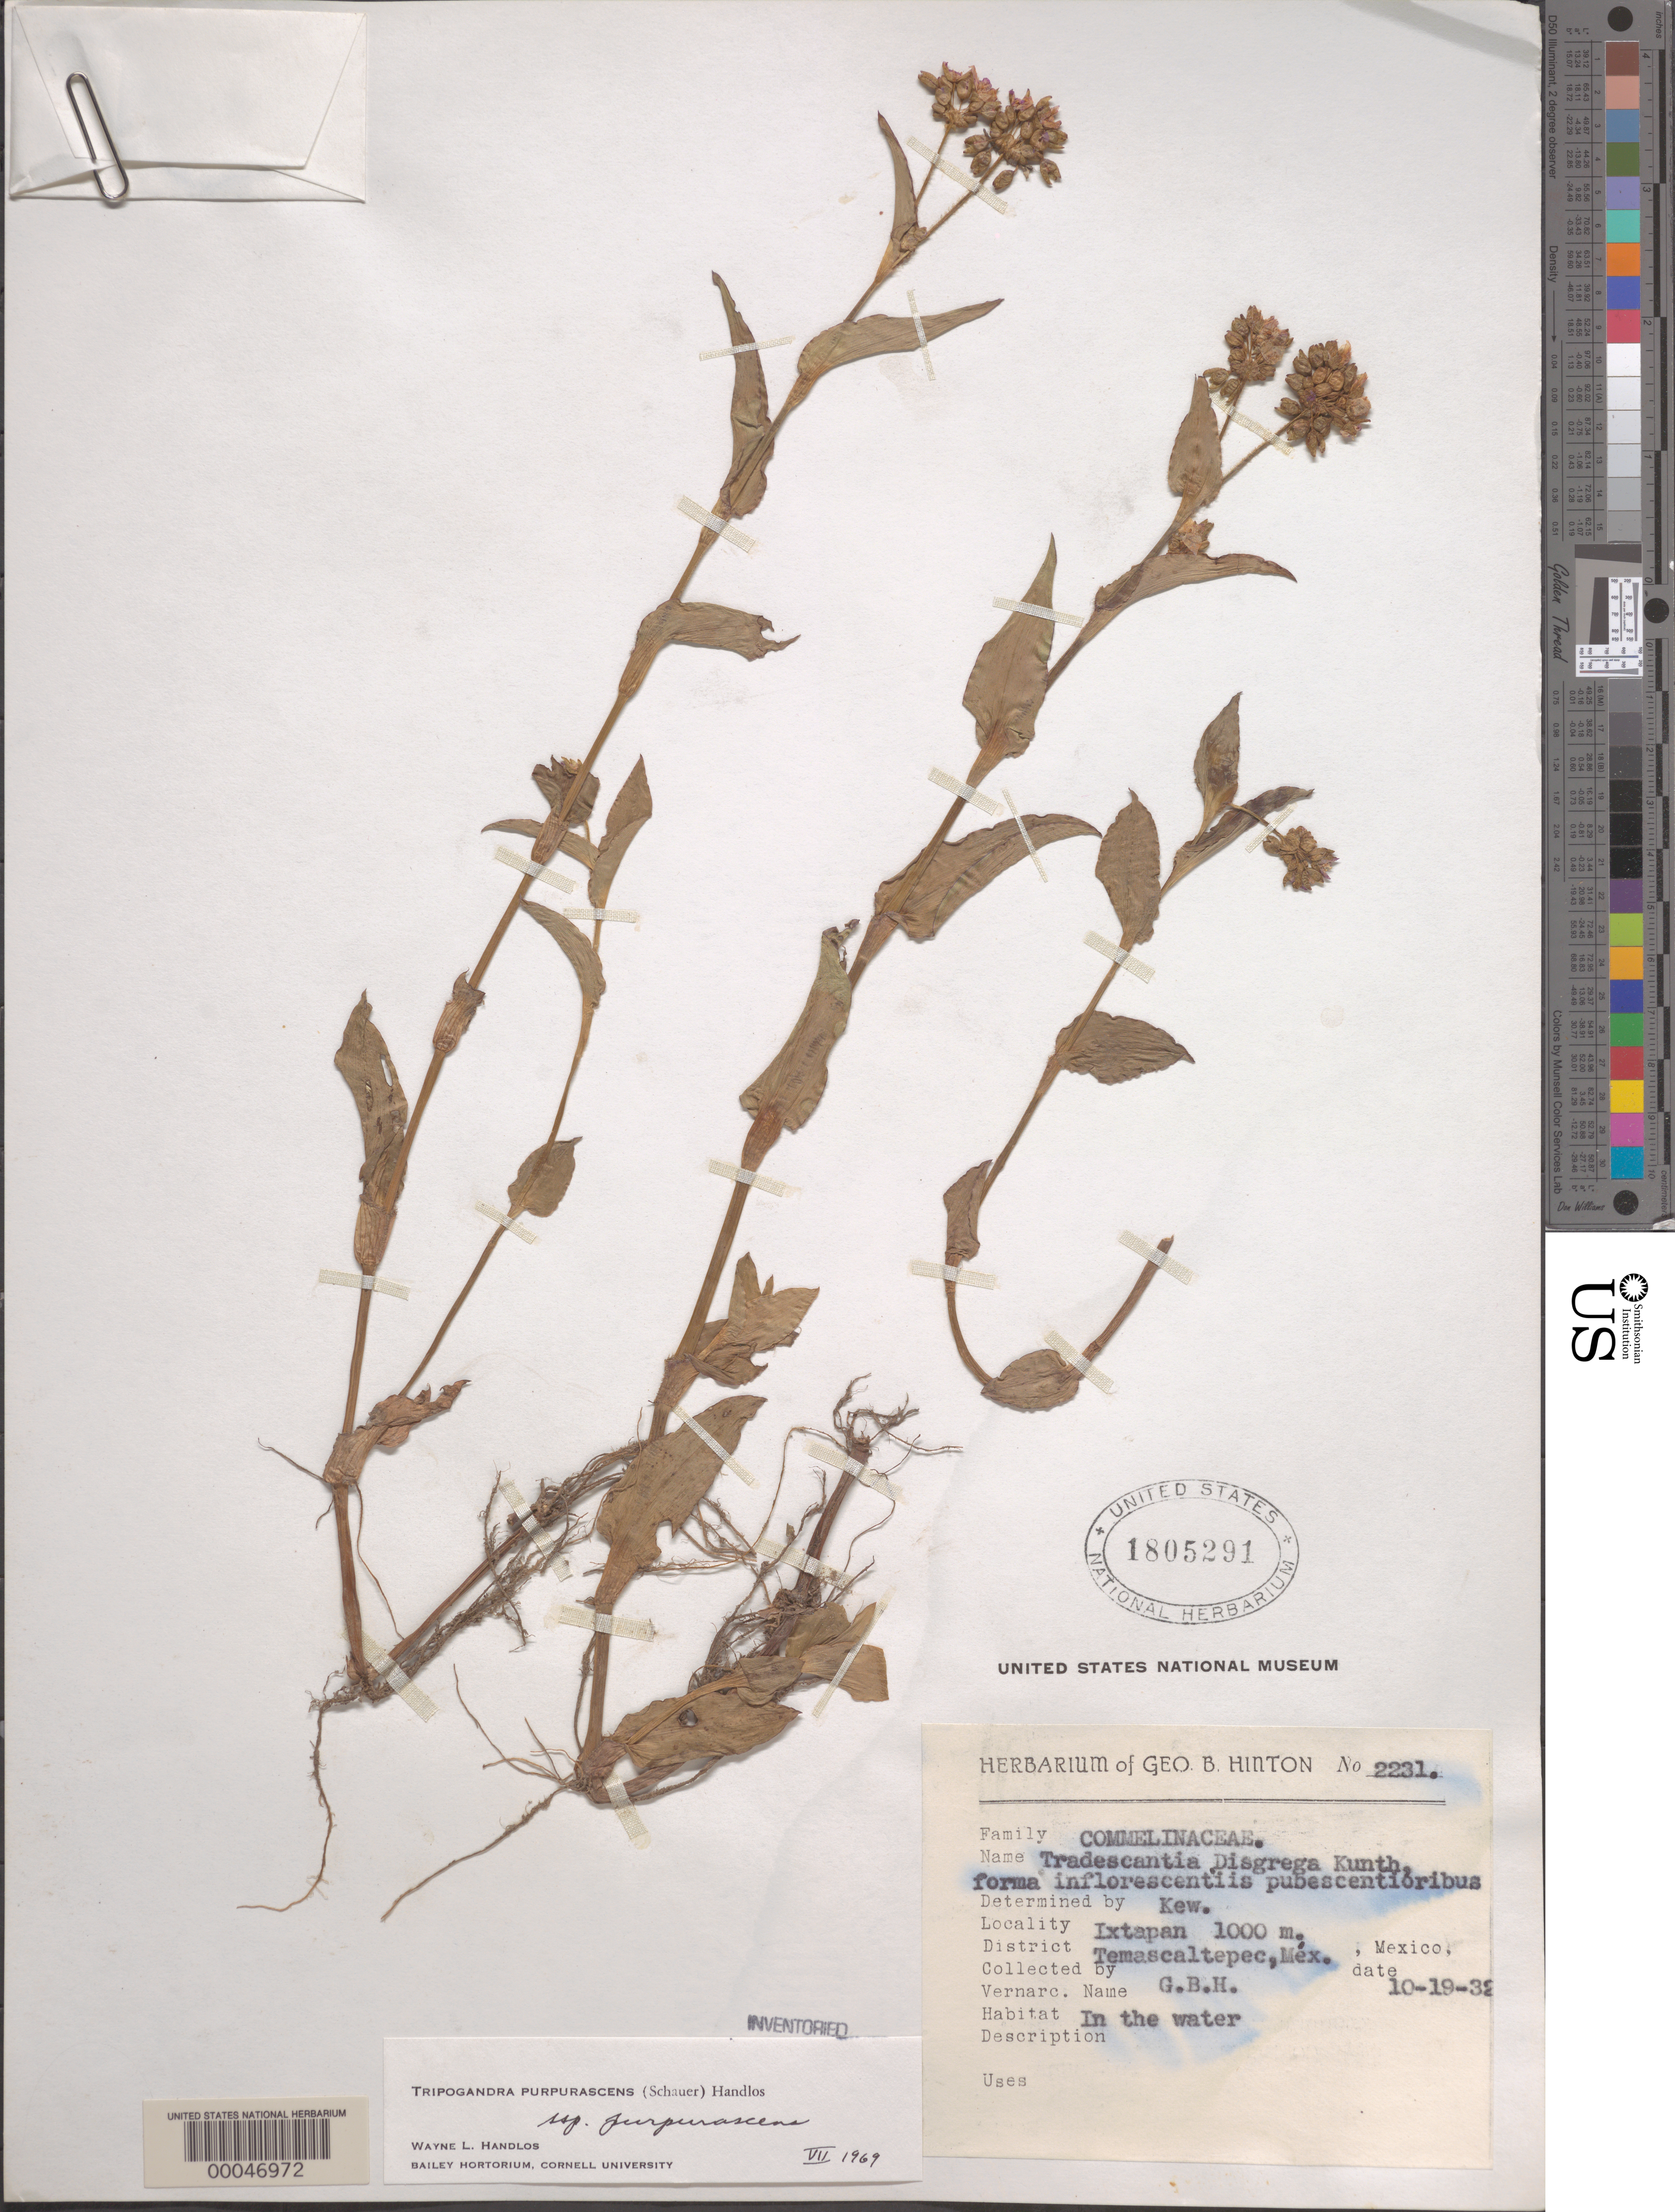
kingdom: Plantae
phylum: Tracheophyta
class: Liliopsida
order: Commelinales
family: Commelinaceae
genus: Tripogandra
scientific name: Tripogandra purpurascens subsp. purpurascens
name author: (S. Schauer) Handlos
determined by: Handlos, W. L.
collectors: G. B. Hinton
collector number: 2231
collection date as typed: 19 Oct 1932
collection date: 1932-10-19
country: Mexico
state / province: México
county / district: Temascaltepec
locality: Ixtapan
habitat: In water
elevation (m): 1000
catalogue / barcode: US 1805291